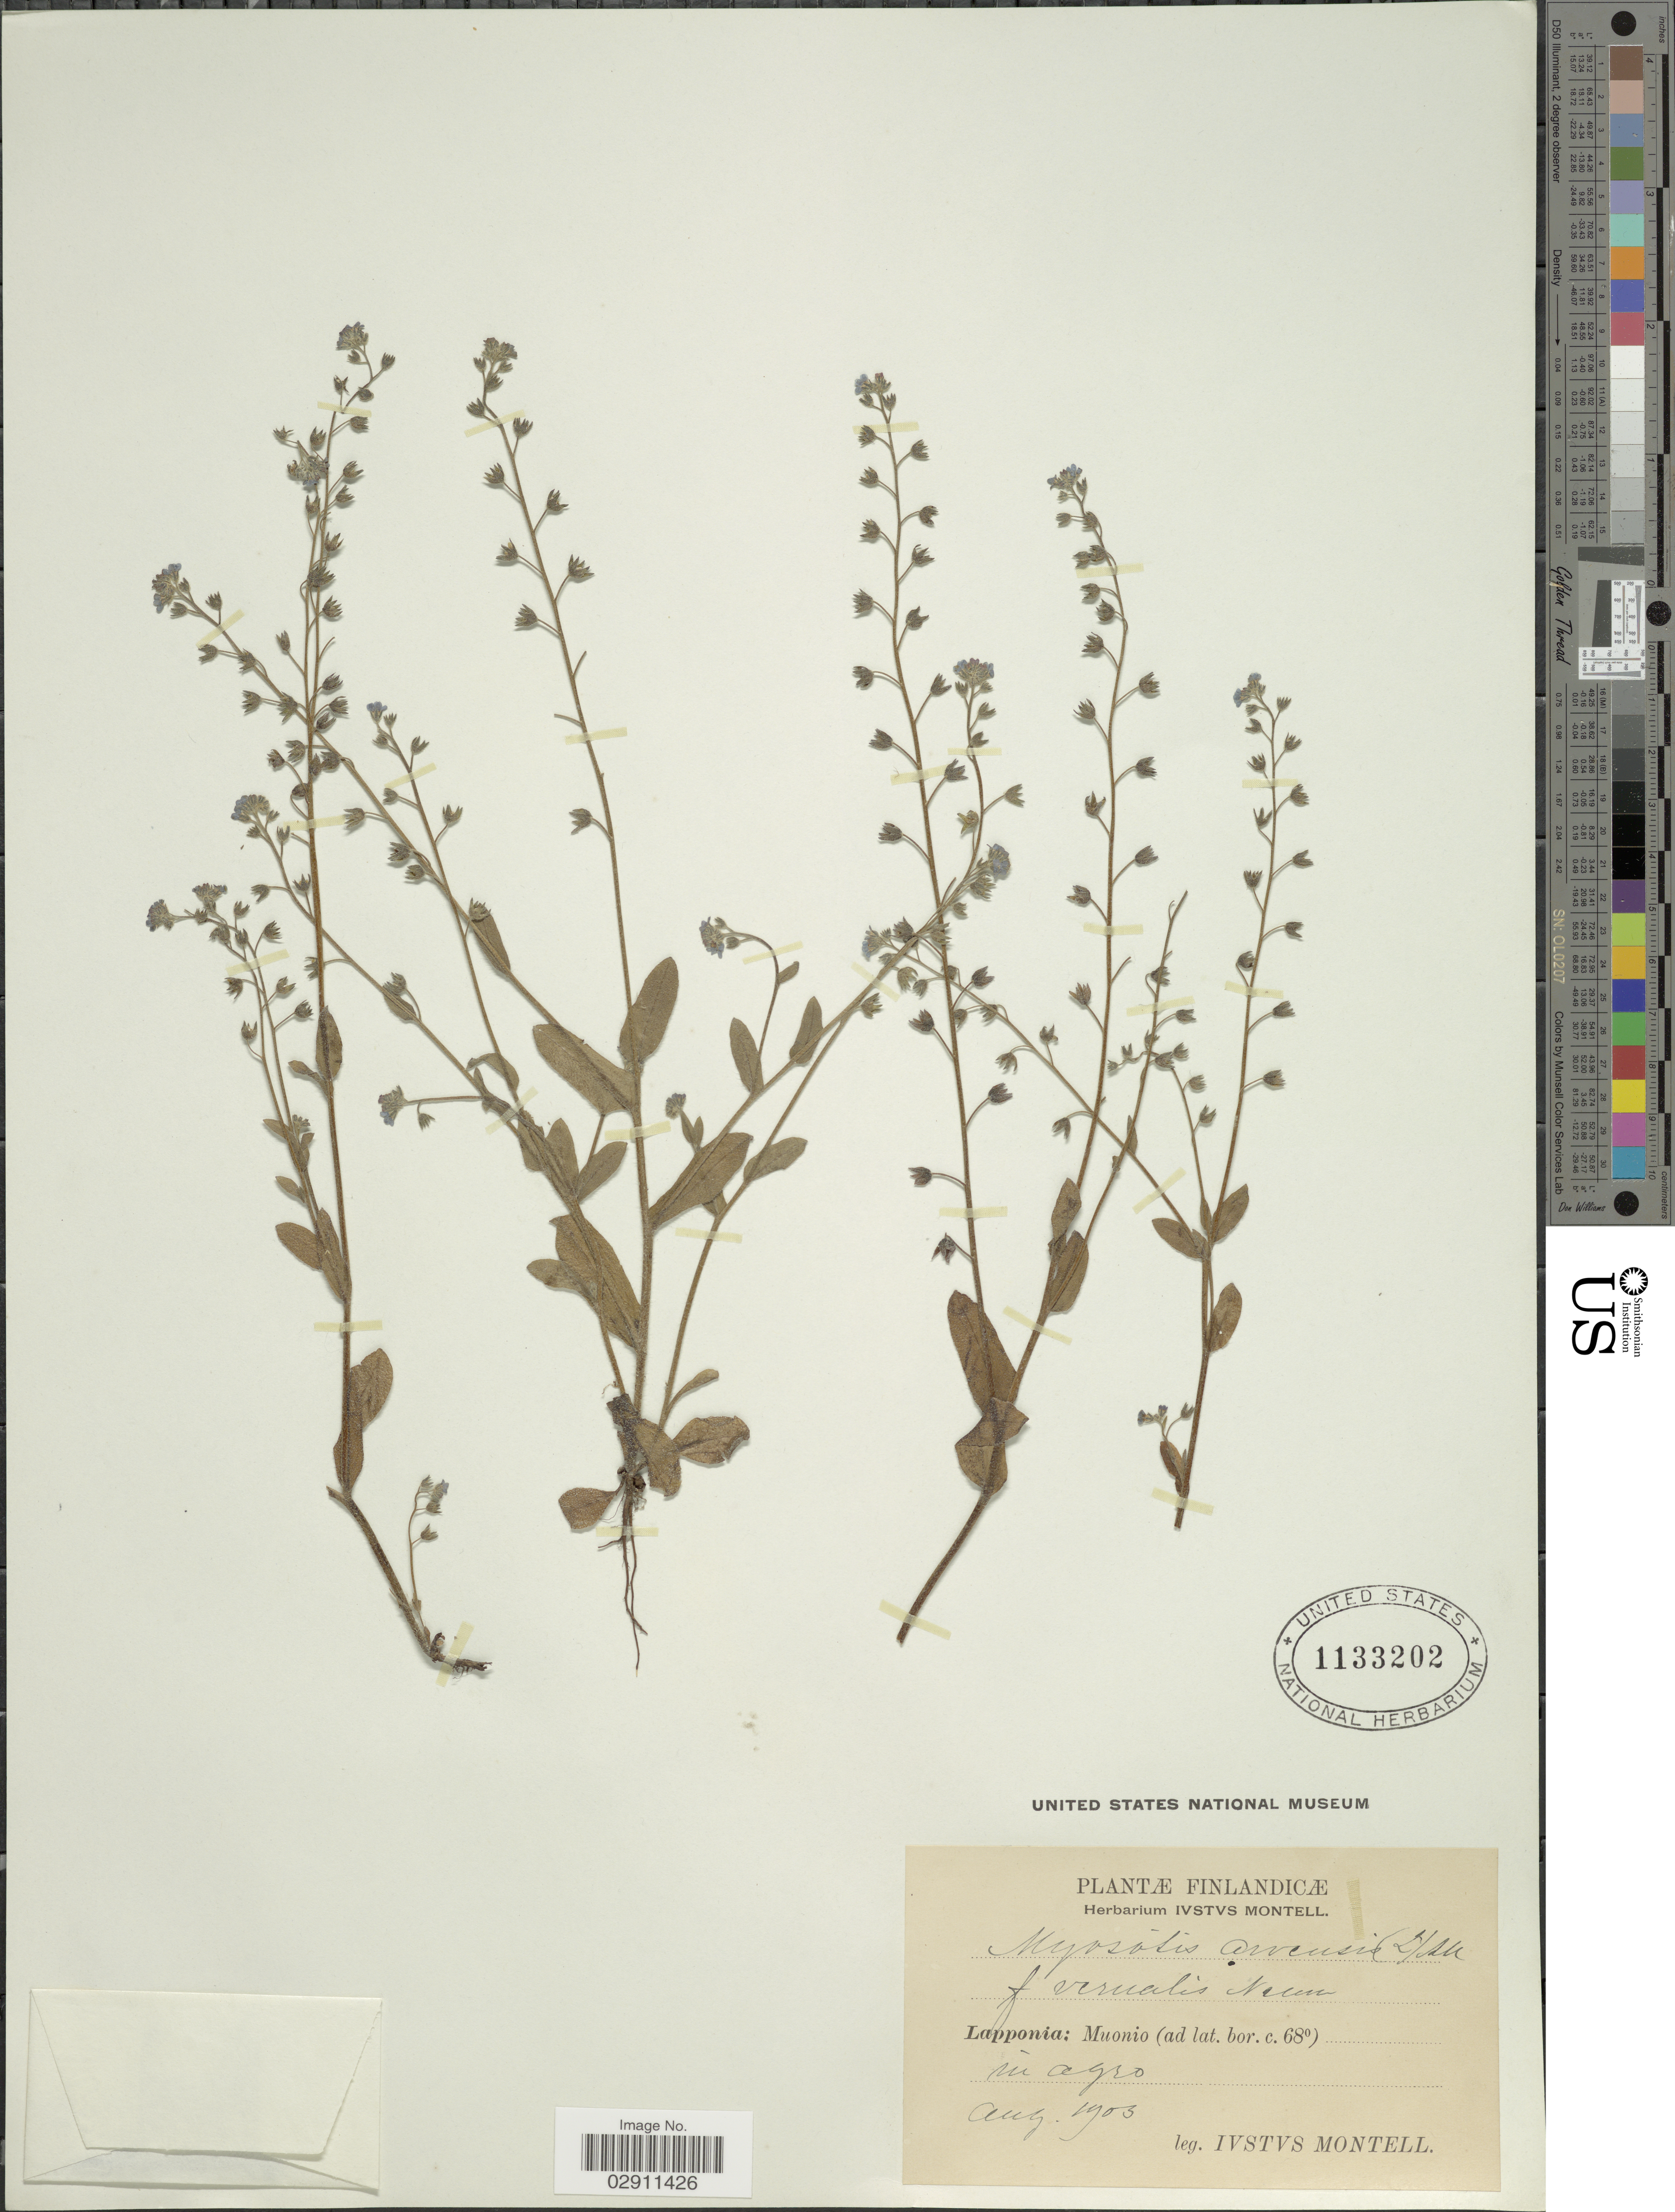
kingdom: Plantae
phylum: Tracheophyta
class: Magnoliopsida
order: Boraginales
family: Boraginaceae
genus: Myosotis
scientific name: Myosotis arvensis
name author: (L.) Hill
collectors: I. Montell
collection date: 1903-08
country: Finland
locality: Lapponia: Muonio (ad lat. bor.c.68°).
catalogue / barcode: US 1133202